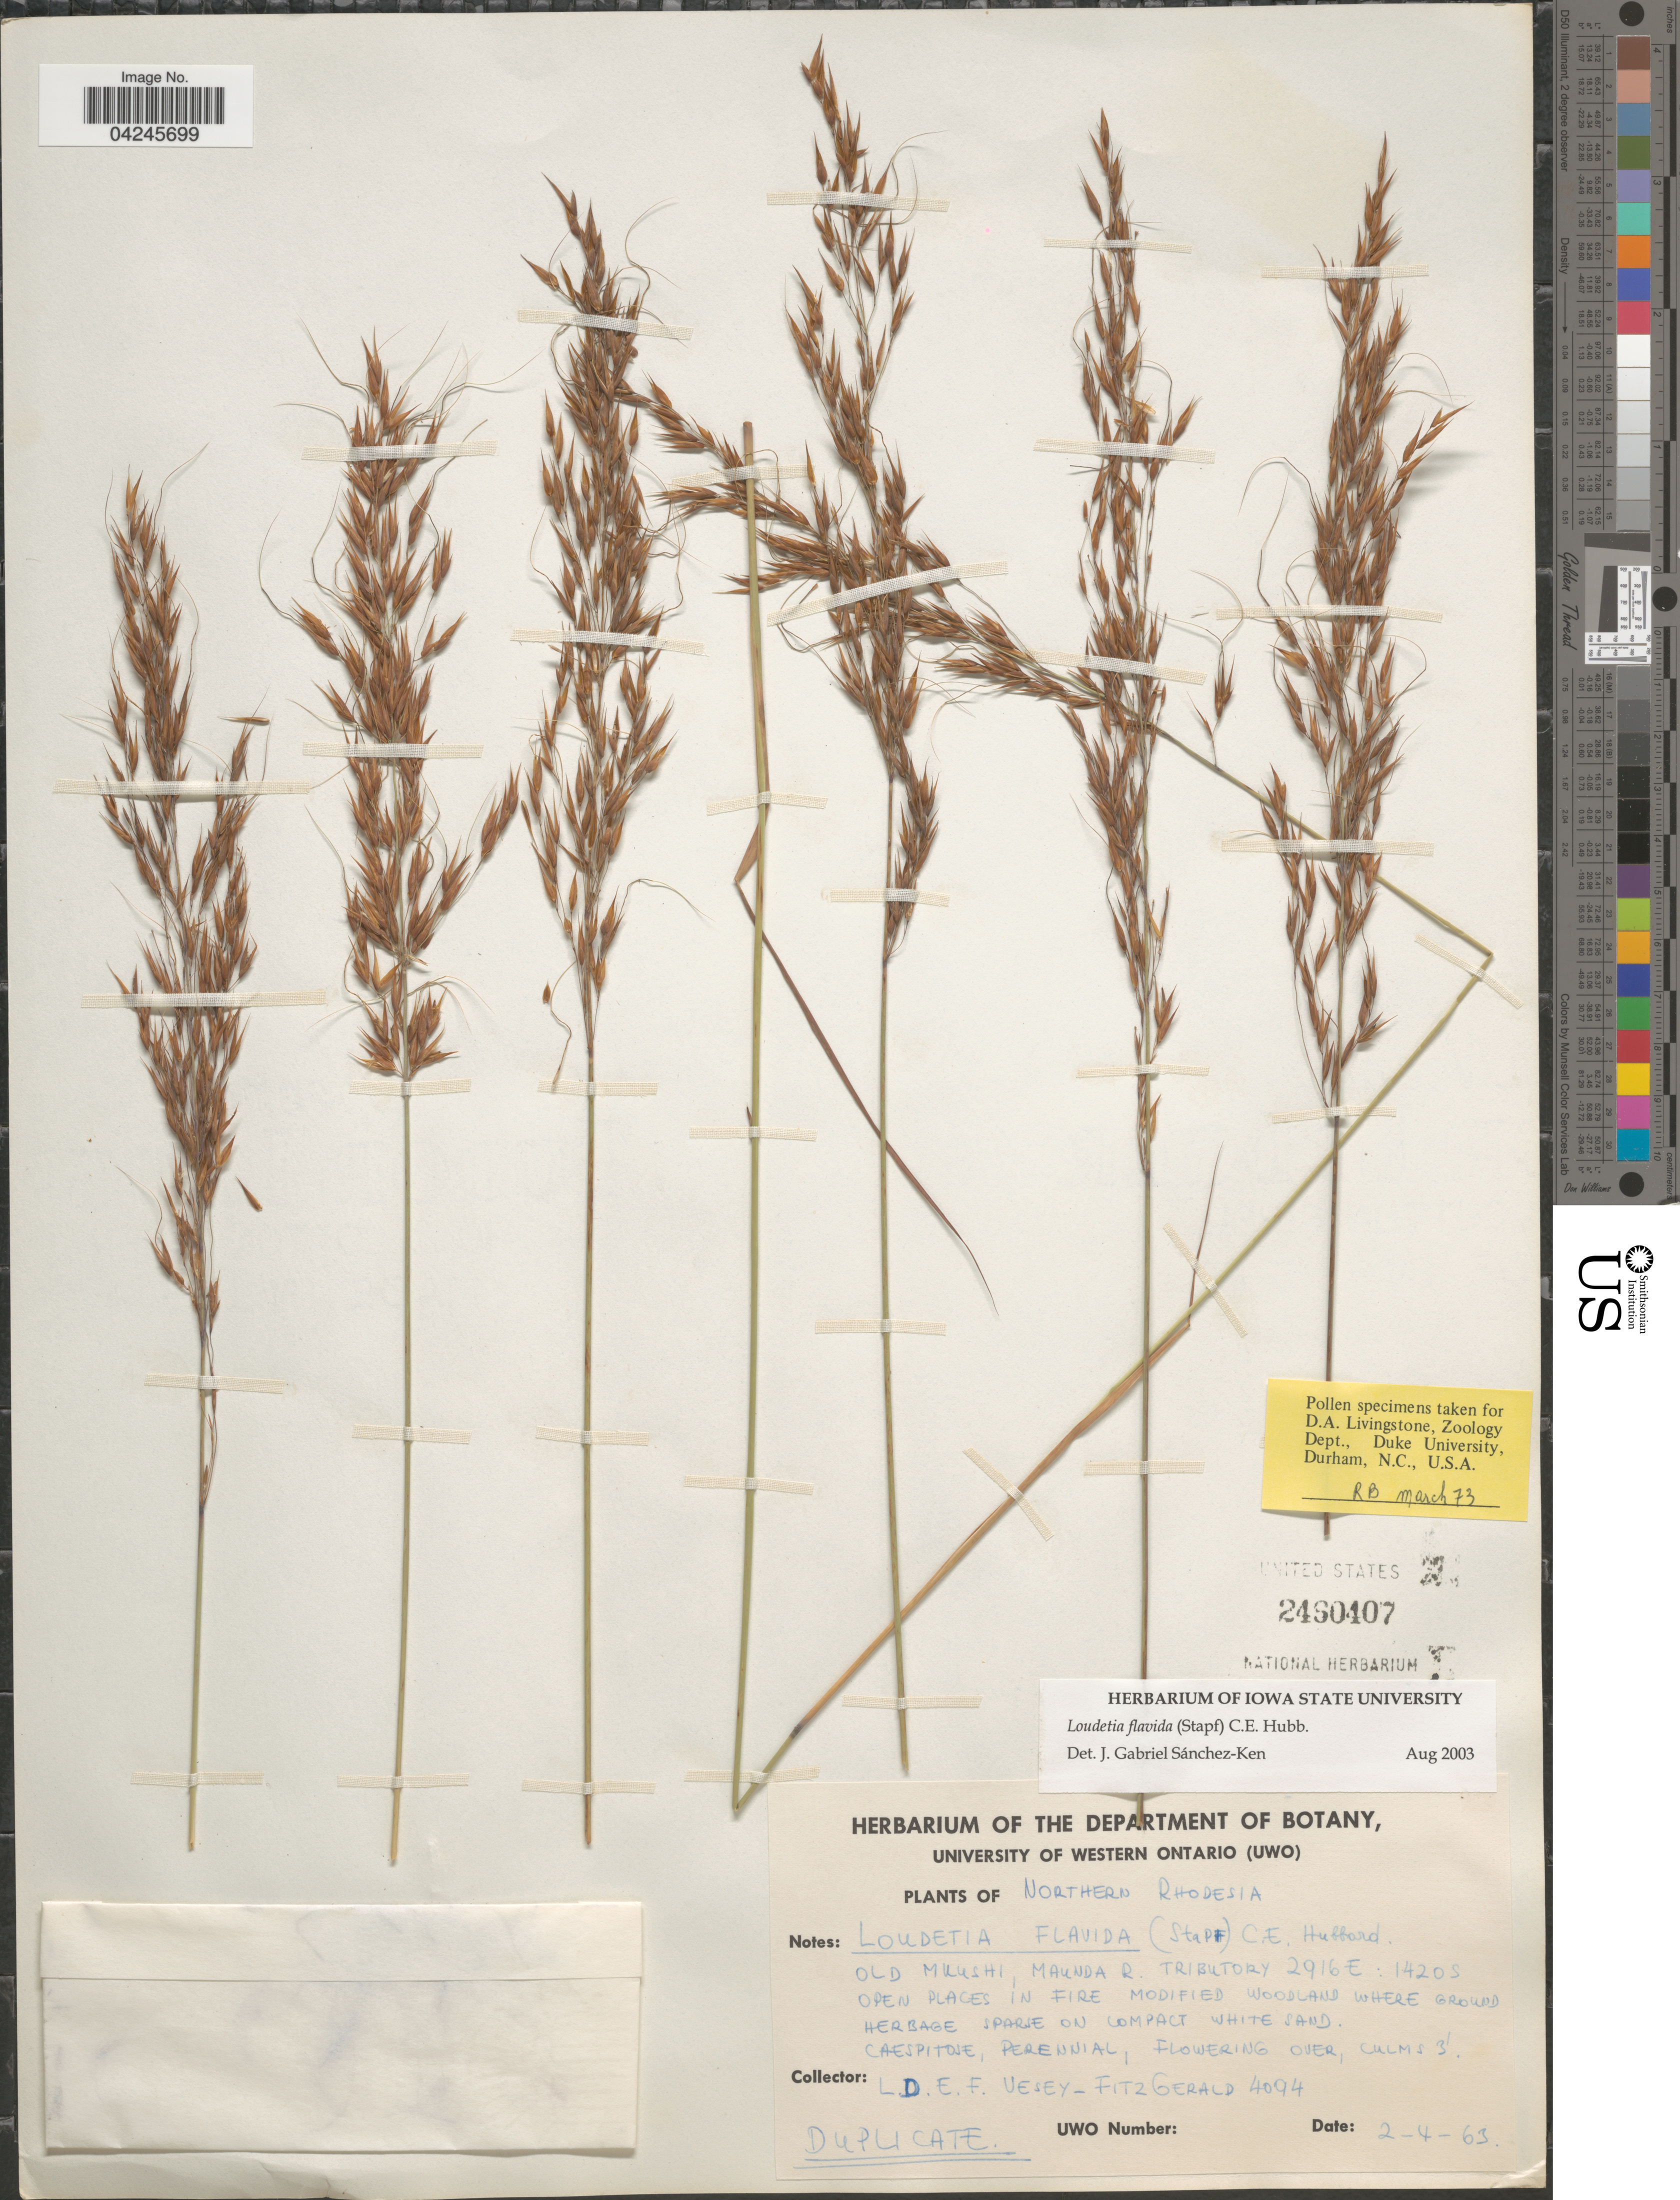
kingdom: Plantae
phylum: Tracheophyta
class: Liliopsida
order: Poales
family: Poaceae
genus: Loudetia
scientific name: Loudetia flavida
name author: (Stapf) C.E. Hubb.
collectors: L. Vesey-Fitzgerald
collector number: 4094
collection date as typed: Transcribed d/m/y: 2/4/63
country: Zambia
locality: Northern Rhodesia. Old Mkushi, Maunda R. Tributory 2916E: 1420 S.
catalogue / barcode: US 2460407